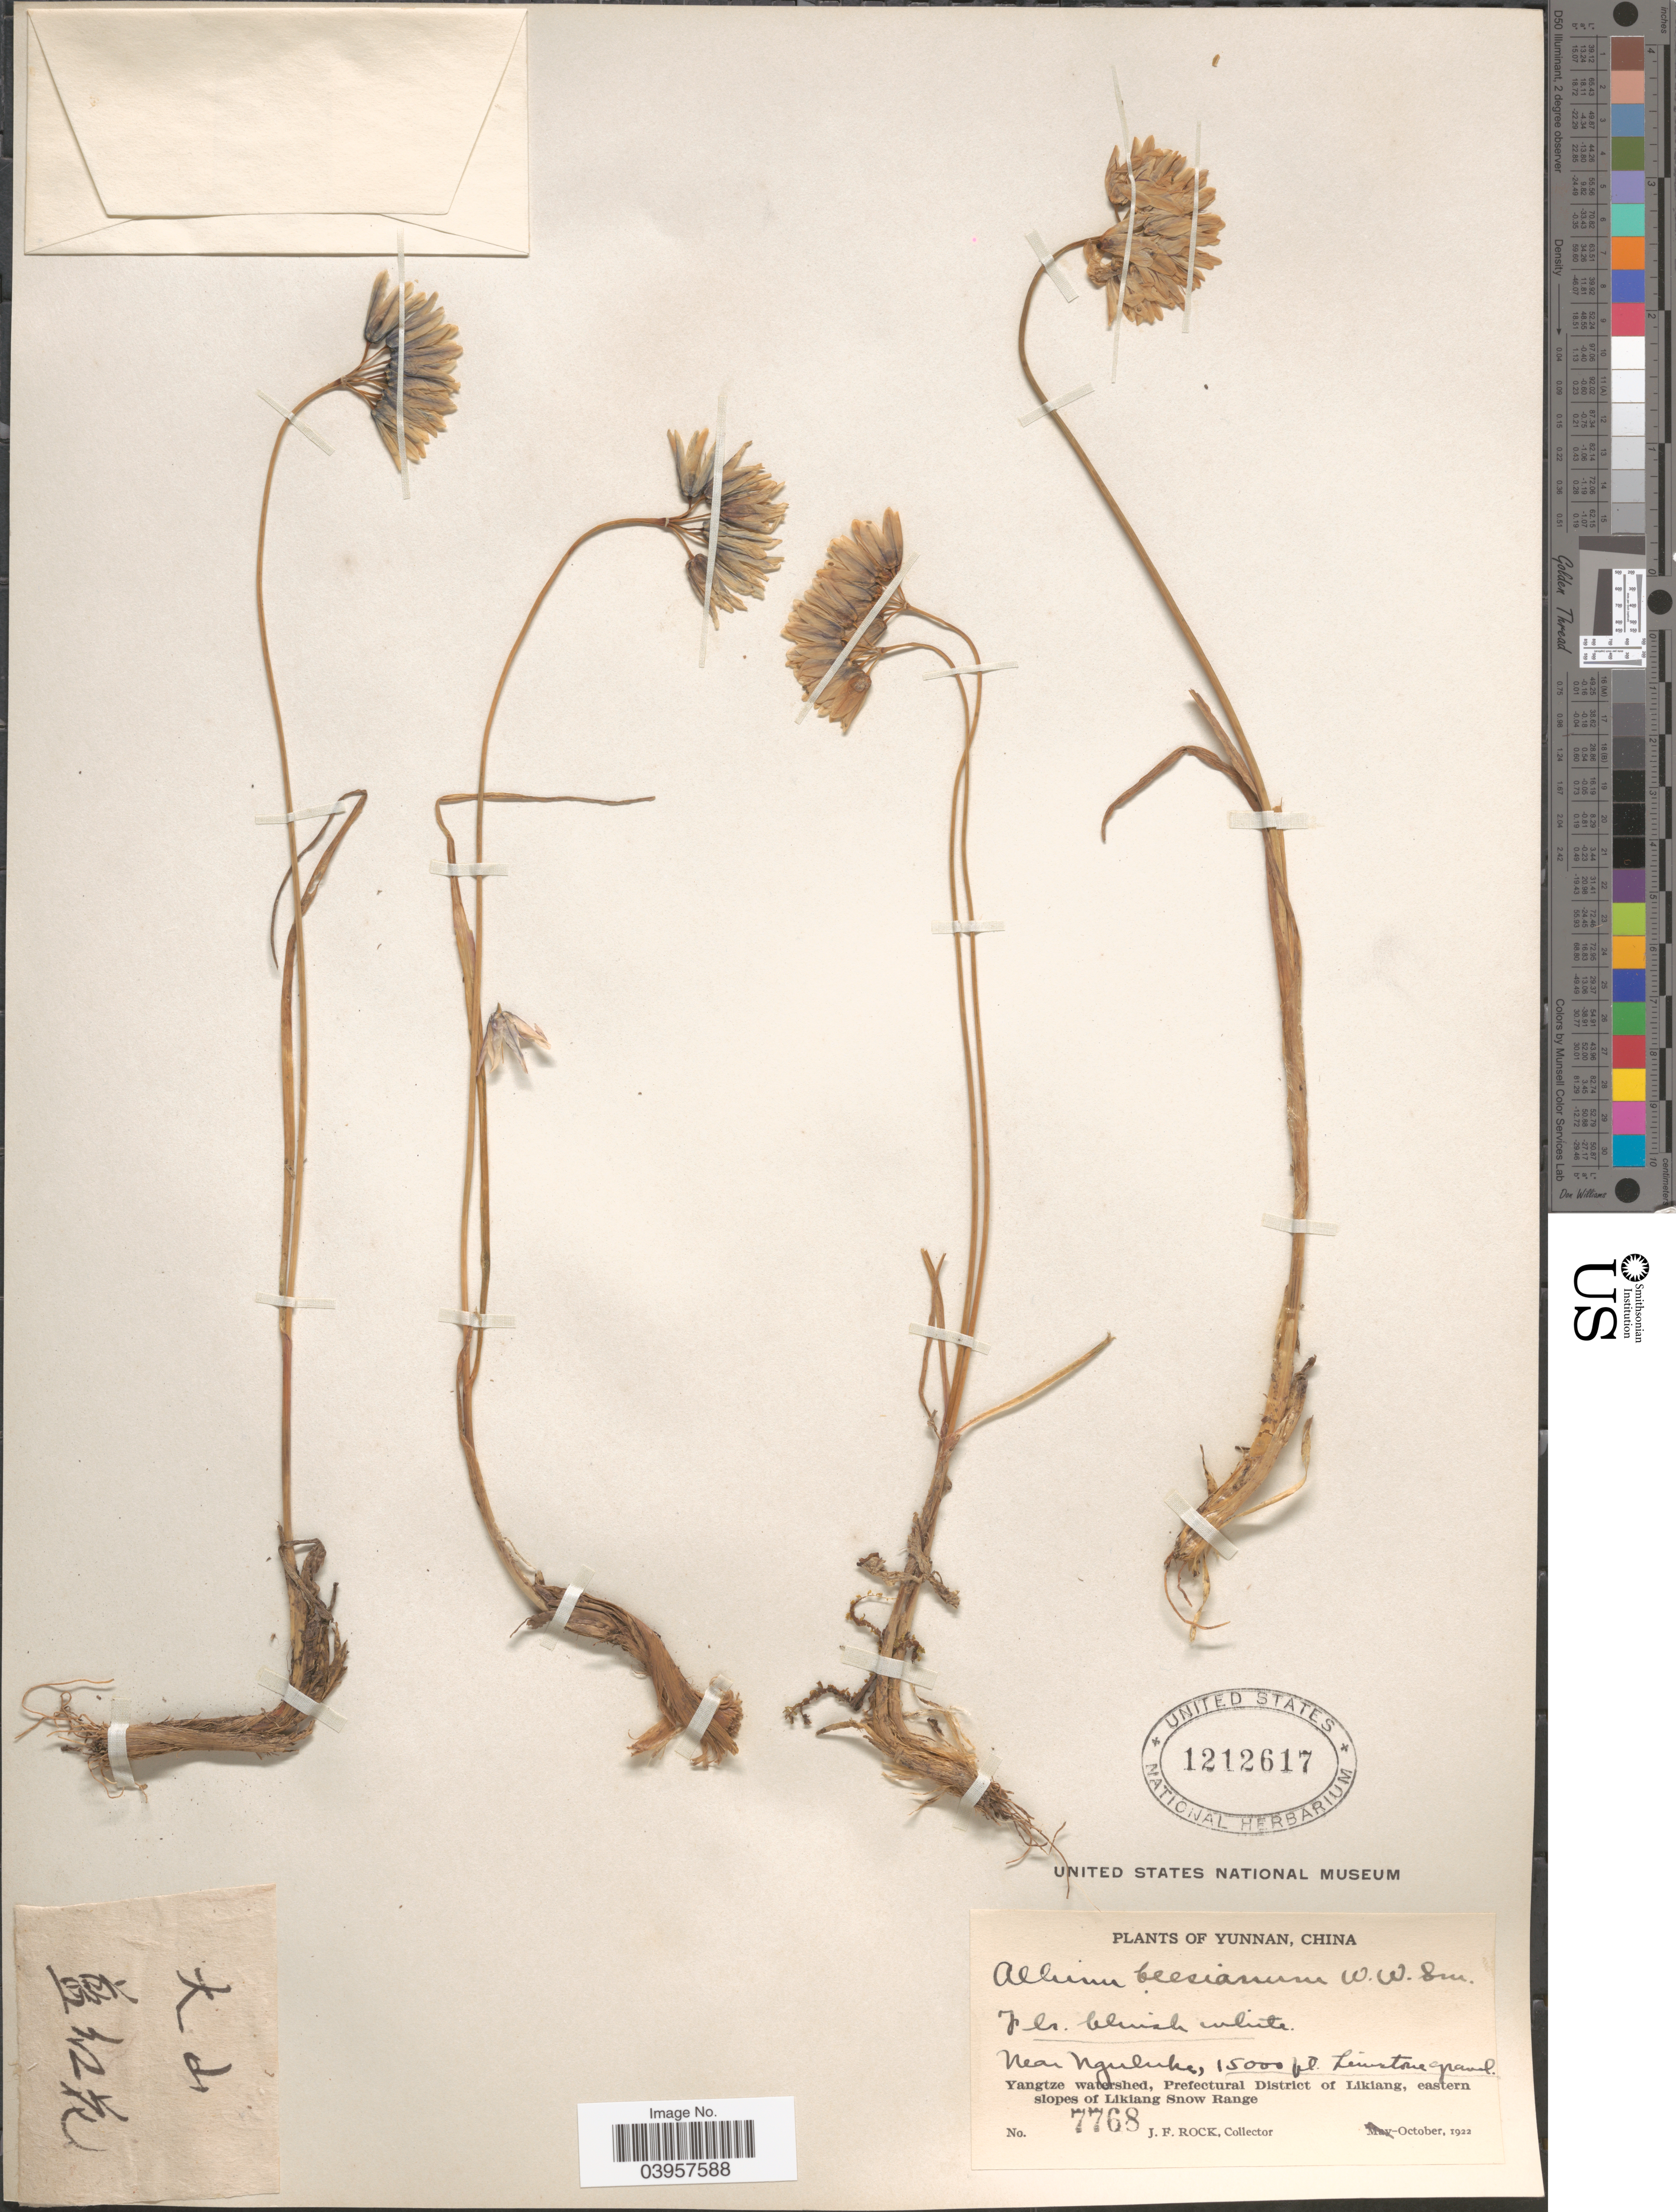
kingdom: Plantae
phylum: Tracheophyta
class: Liliopsida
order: Asparagales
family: Amaryllidaceae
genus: Allium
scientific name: Allium beesianum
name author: W.W. Sm.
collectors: J. Rock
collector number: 7768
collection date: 1922-10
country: China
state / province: Yunnan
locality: Near Nguluke, Yangtze watershed, Prefectural District of Likiang, eastern slopes of Likiang Snow Range.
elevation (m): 4572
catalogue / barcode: US 1212617